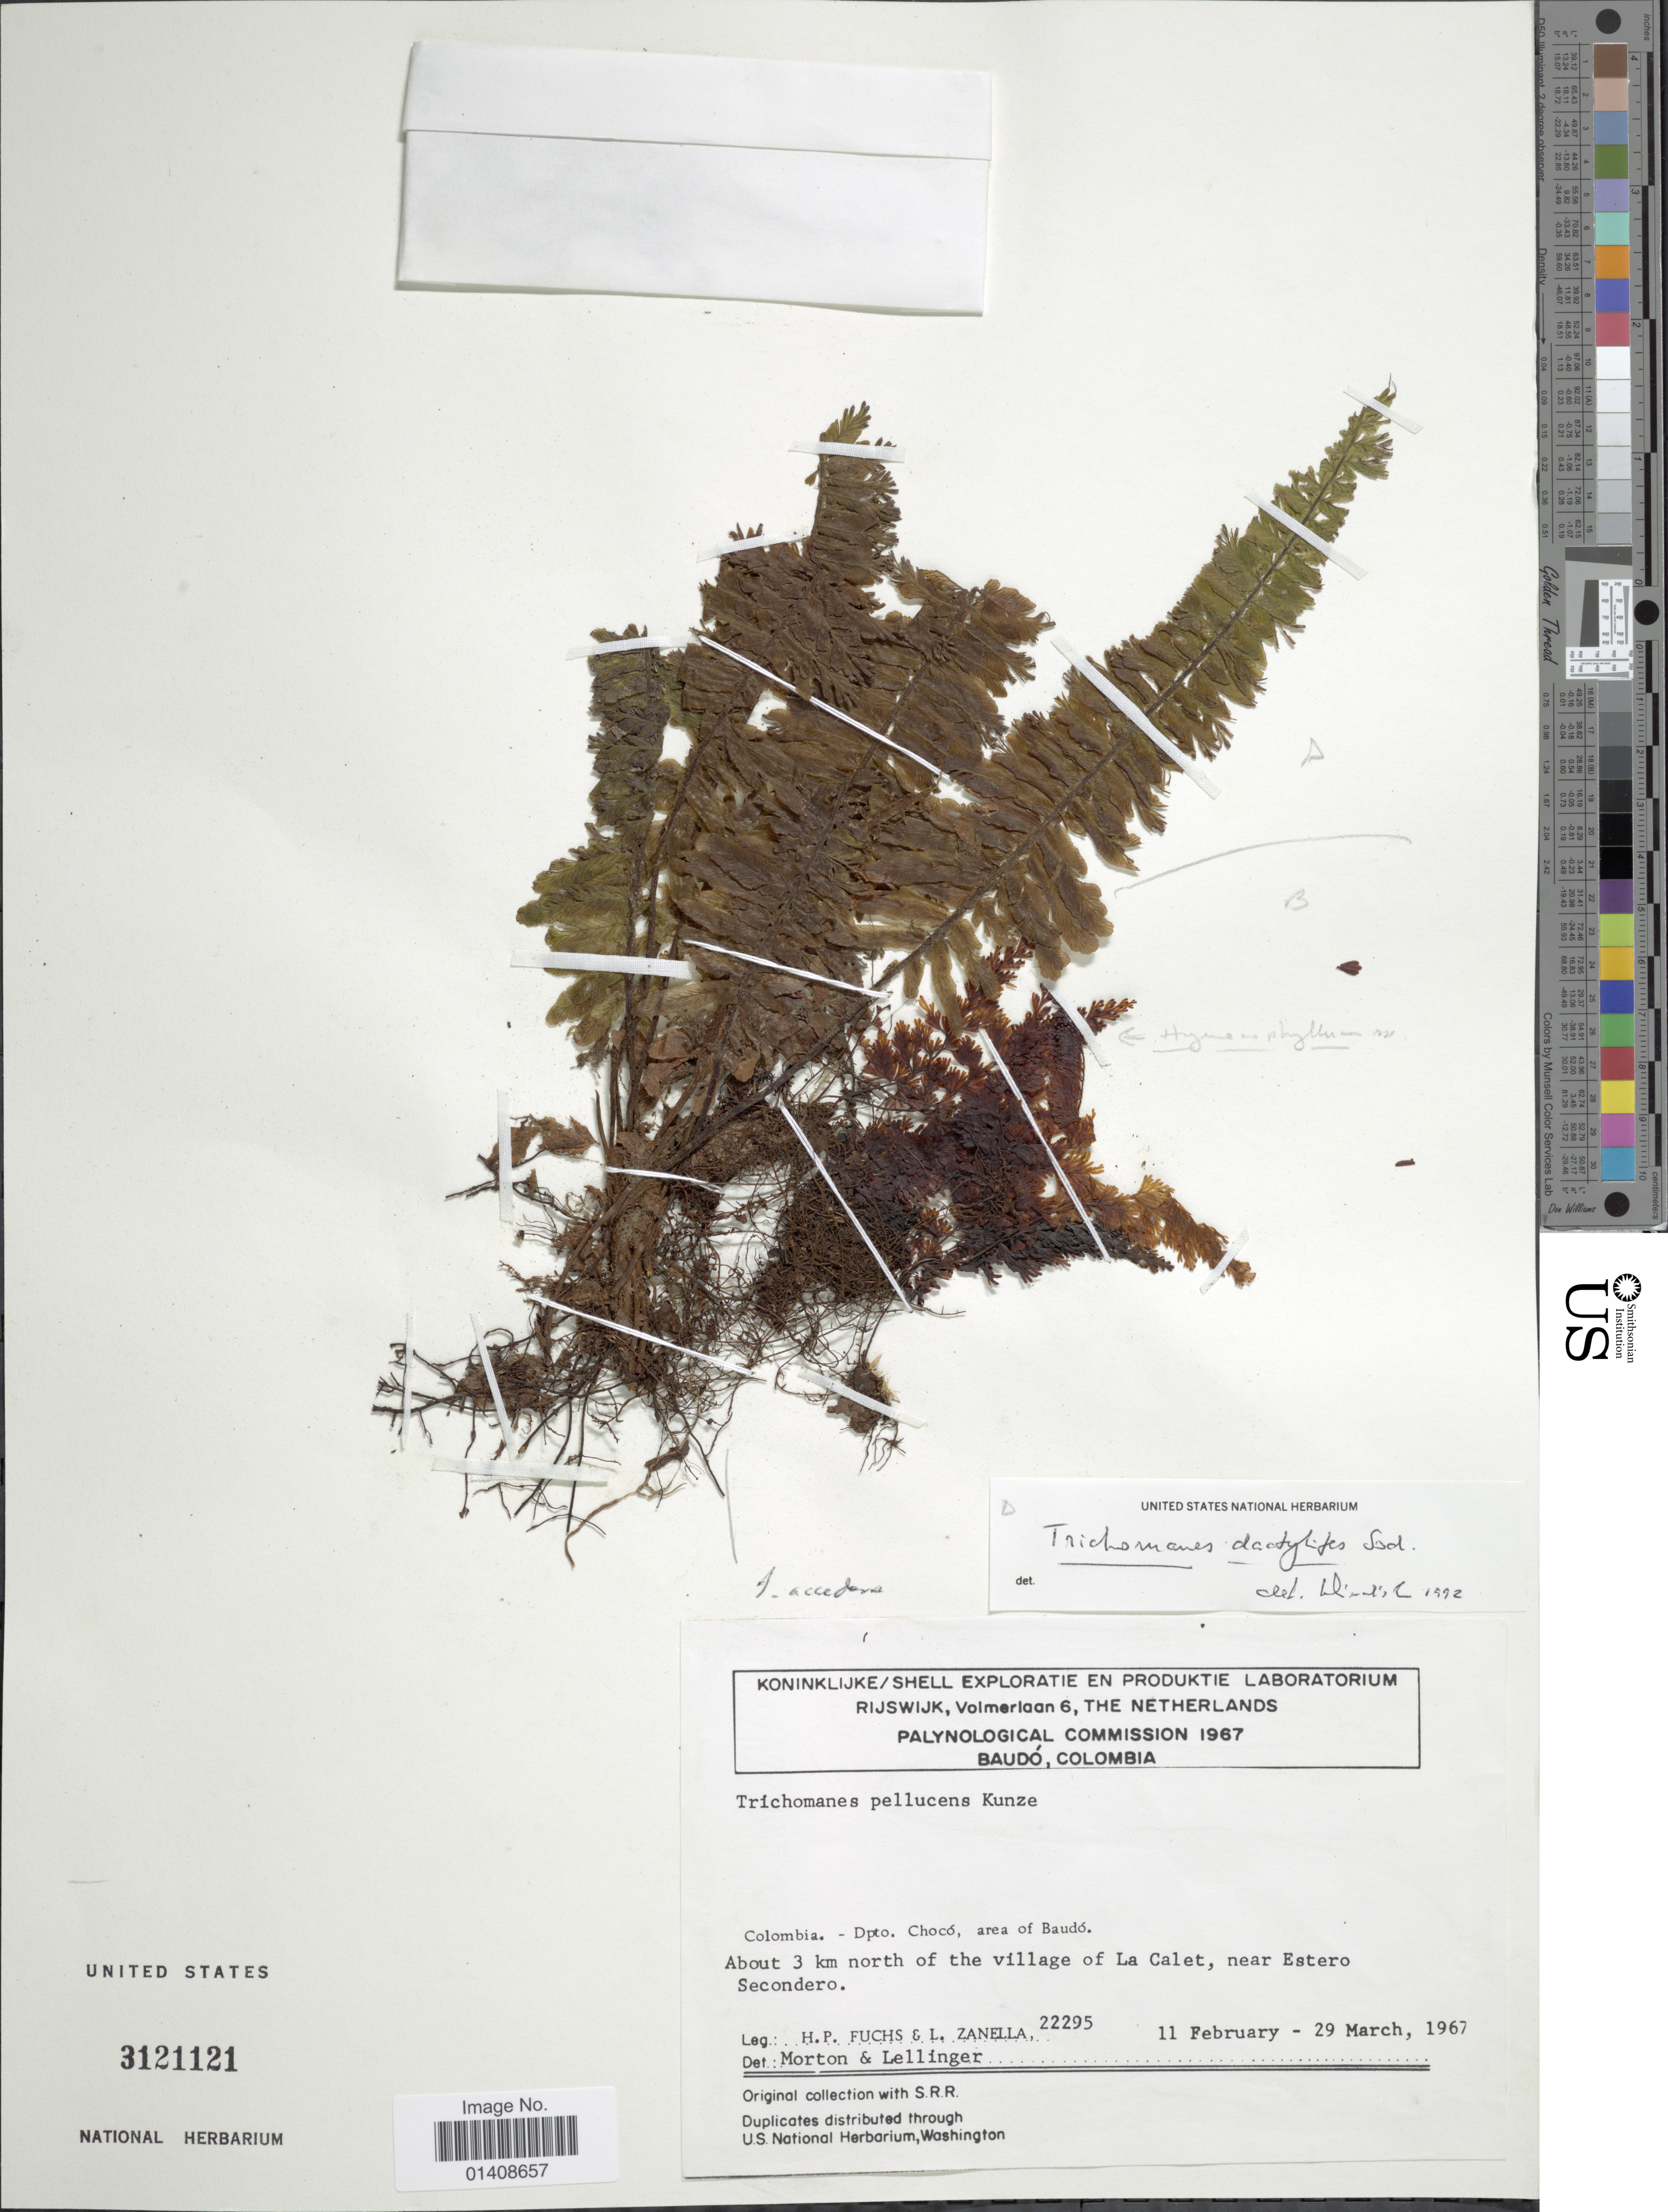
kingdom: Plantae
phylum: Tracheophyta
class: Polypodiopsida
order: Hymenophyllales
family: Hymenophyllaceae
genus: Trichomanes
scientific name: Trichomanes dactylites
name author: Sodiro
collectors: H. P. Fuchs & L. Zanella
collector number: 22295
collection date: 1967-02-11/1967-03-29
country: Colombia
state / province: Chocó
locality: Area of Baudo. About 3 km north of the village of La Calet, near Estero Secondero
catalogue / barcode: US 3121121